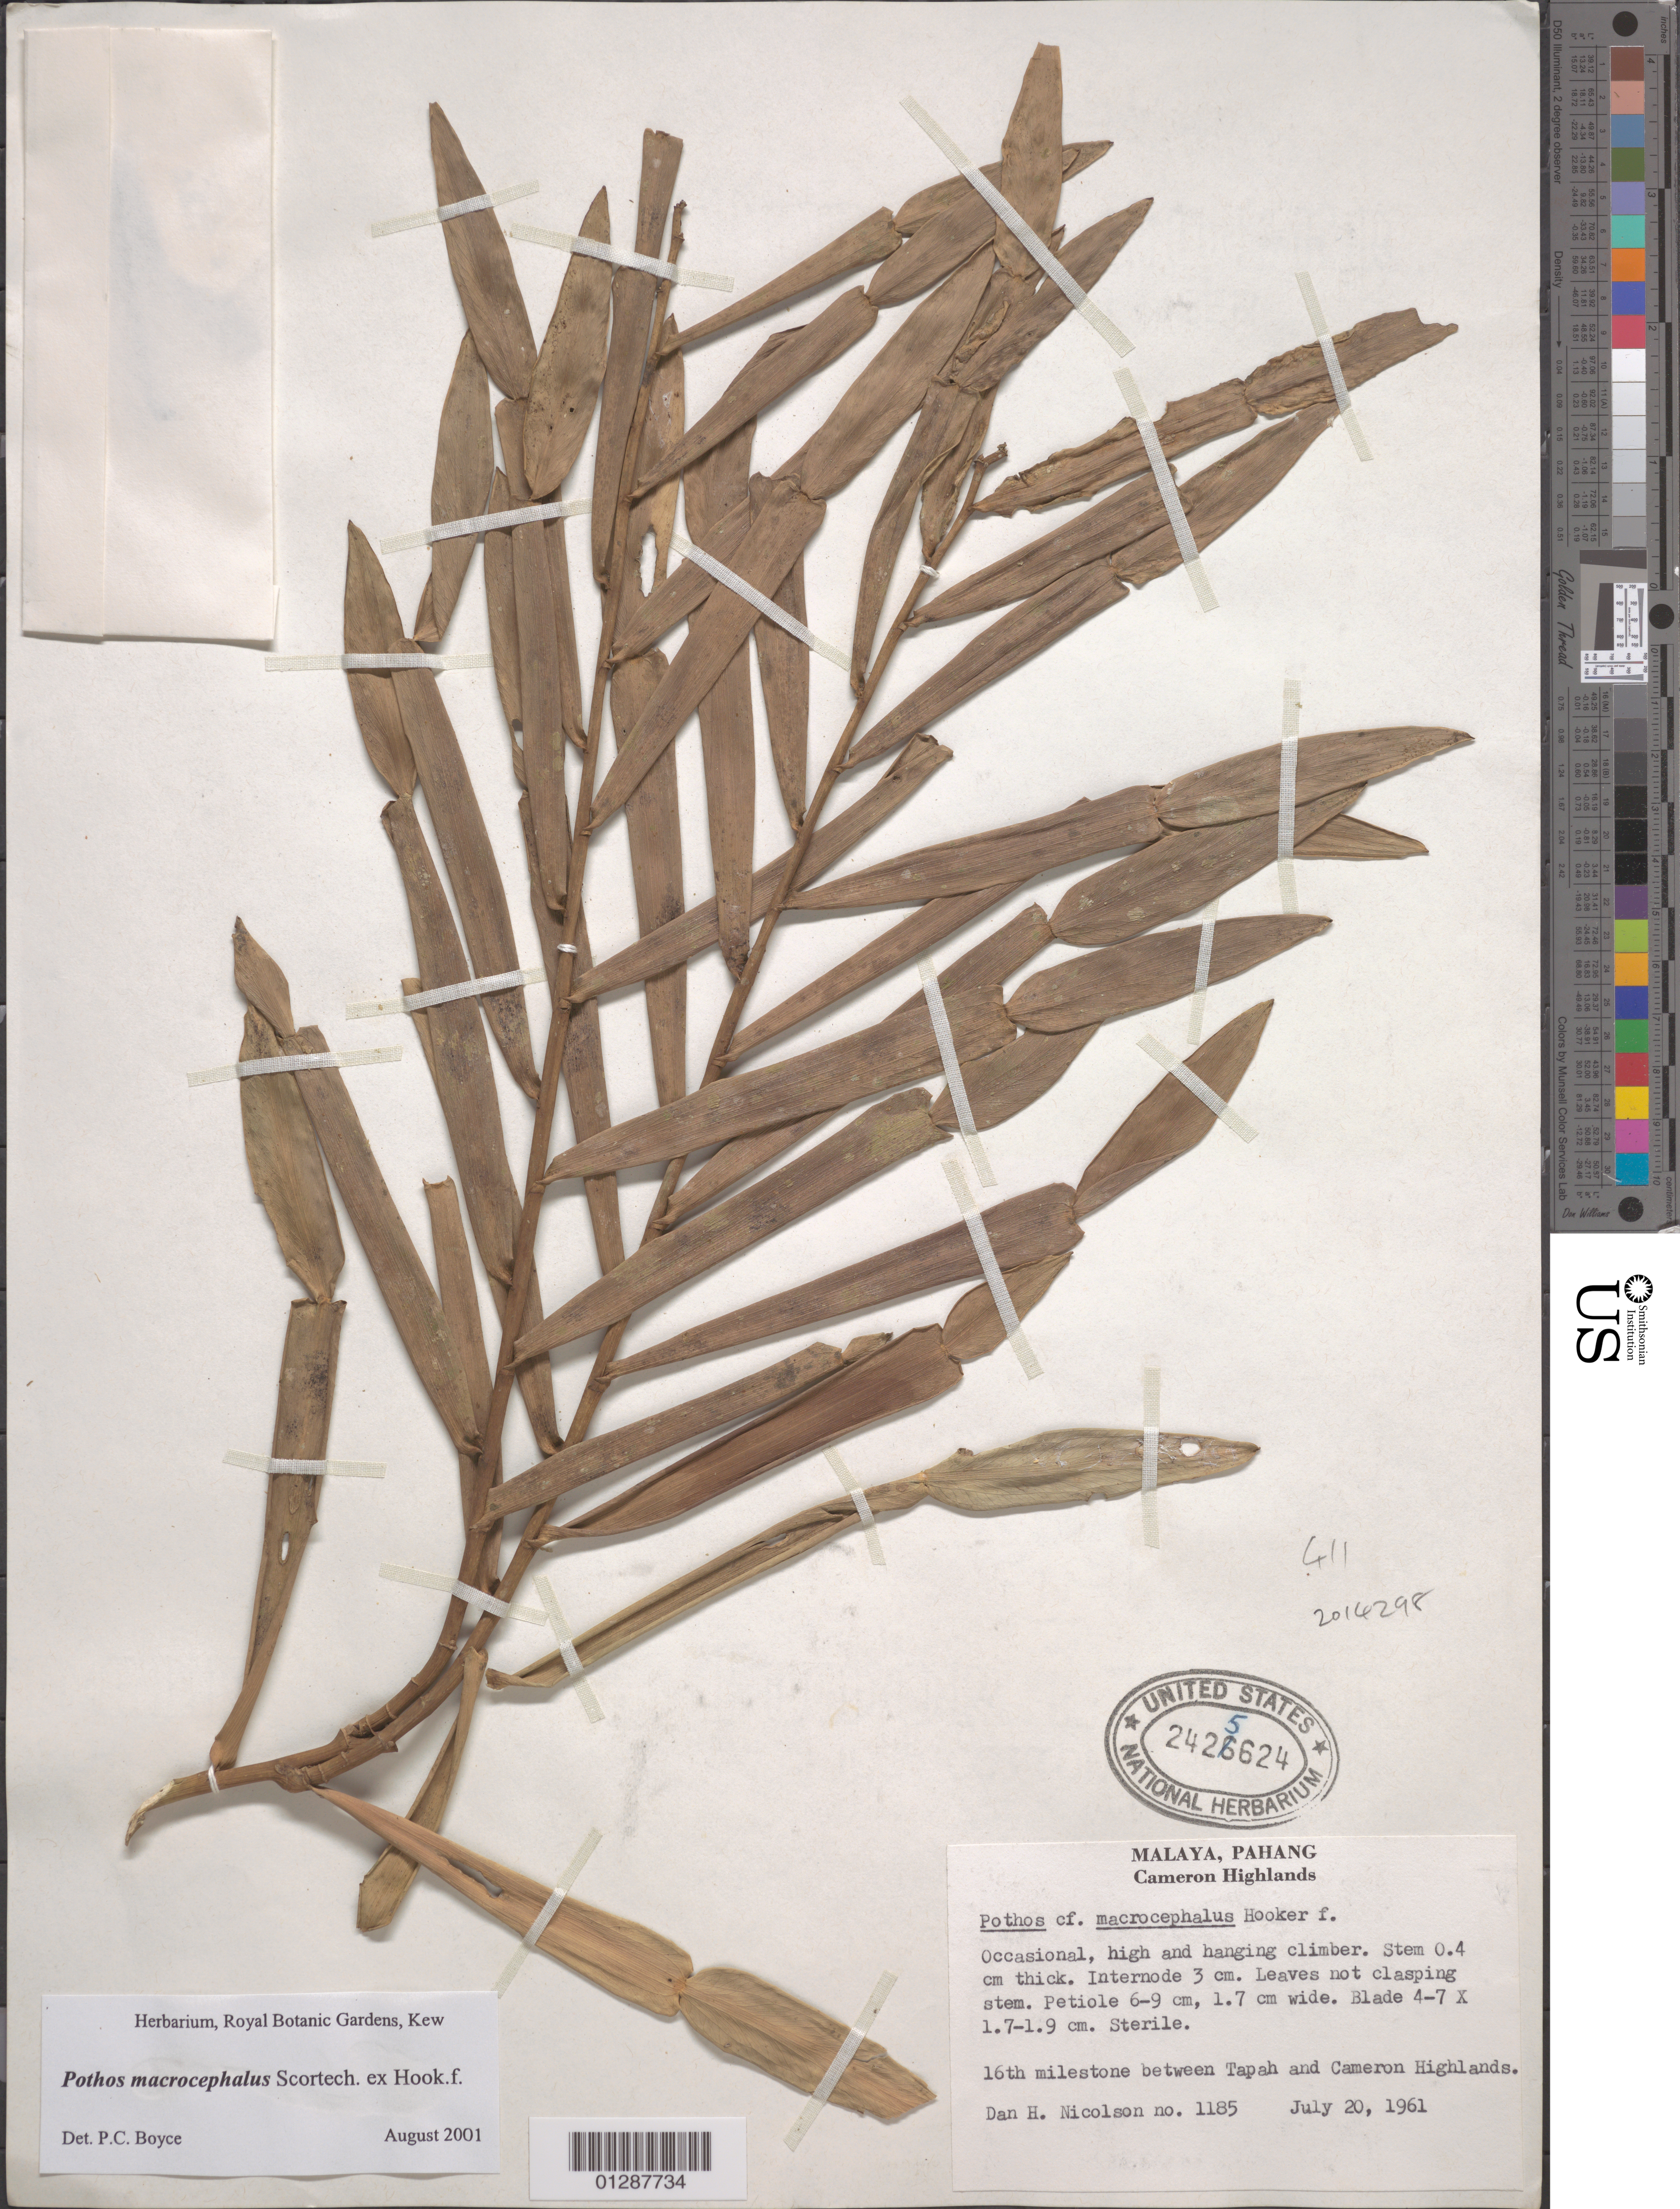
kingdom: Plantae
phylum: Tracheophyta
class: Liliopsida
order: Alismatales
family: Araceae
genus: Pothos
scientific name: Pothos macrocephalus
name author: Scort. ex Hook. f.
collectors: D. H. Nicolson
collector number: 1185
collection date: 1961-07-20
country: Malaysia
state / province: Pahang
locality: Malaya. Cameron Highlands. 16th limestone between Tapah and Cameron Highlands.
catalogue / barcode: US 2425624